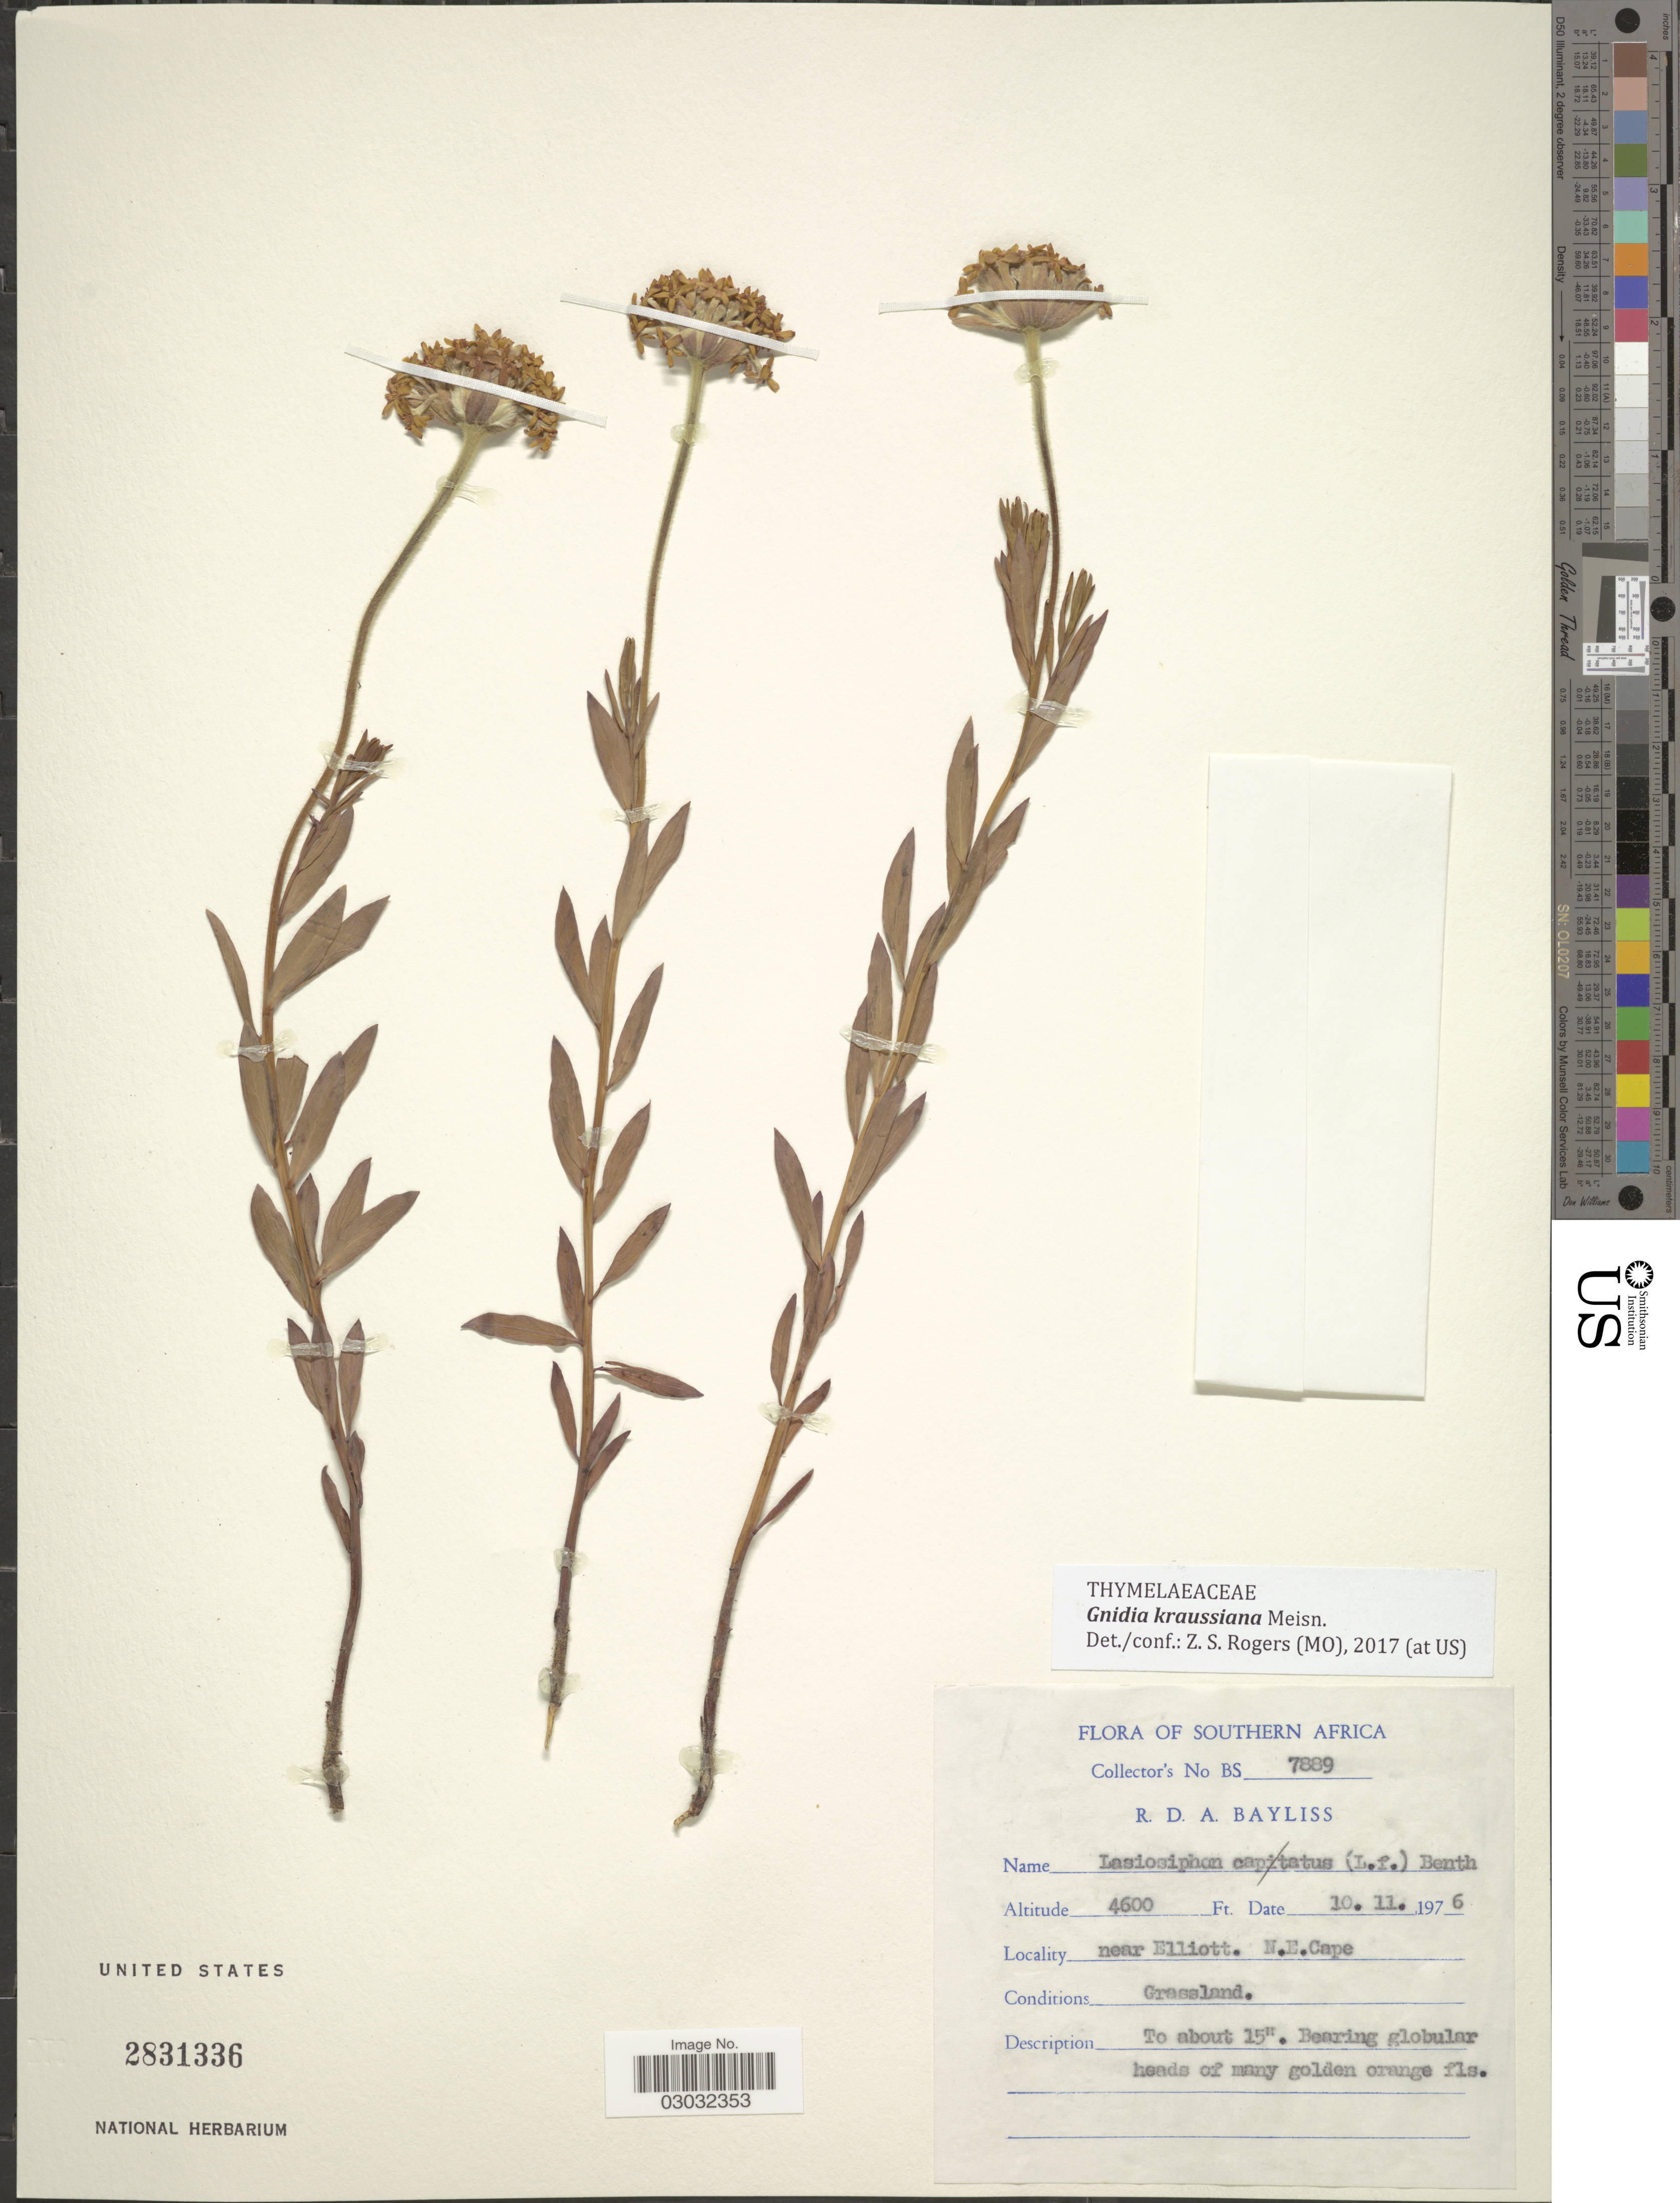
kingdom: Plantae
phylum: Tracheophyta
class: Magnoliopsida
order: Malvales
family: Thymelaeaceae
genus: Lasiosiphon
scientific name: Lasiosiphon kraussianus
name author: (Meisn.) Meisn.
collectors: R. Bayliss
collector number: BS7889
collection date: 1976-11-10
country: South Africa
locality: Southern Africa. Near Elliott. N. E. Cape.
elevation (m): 1402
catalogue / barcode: US 2831336